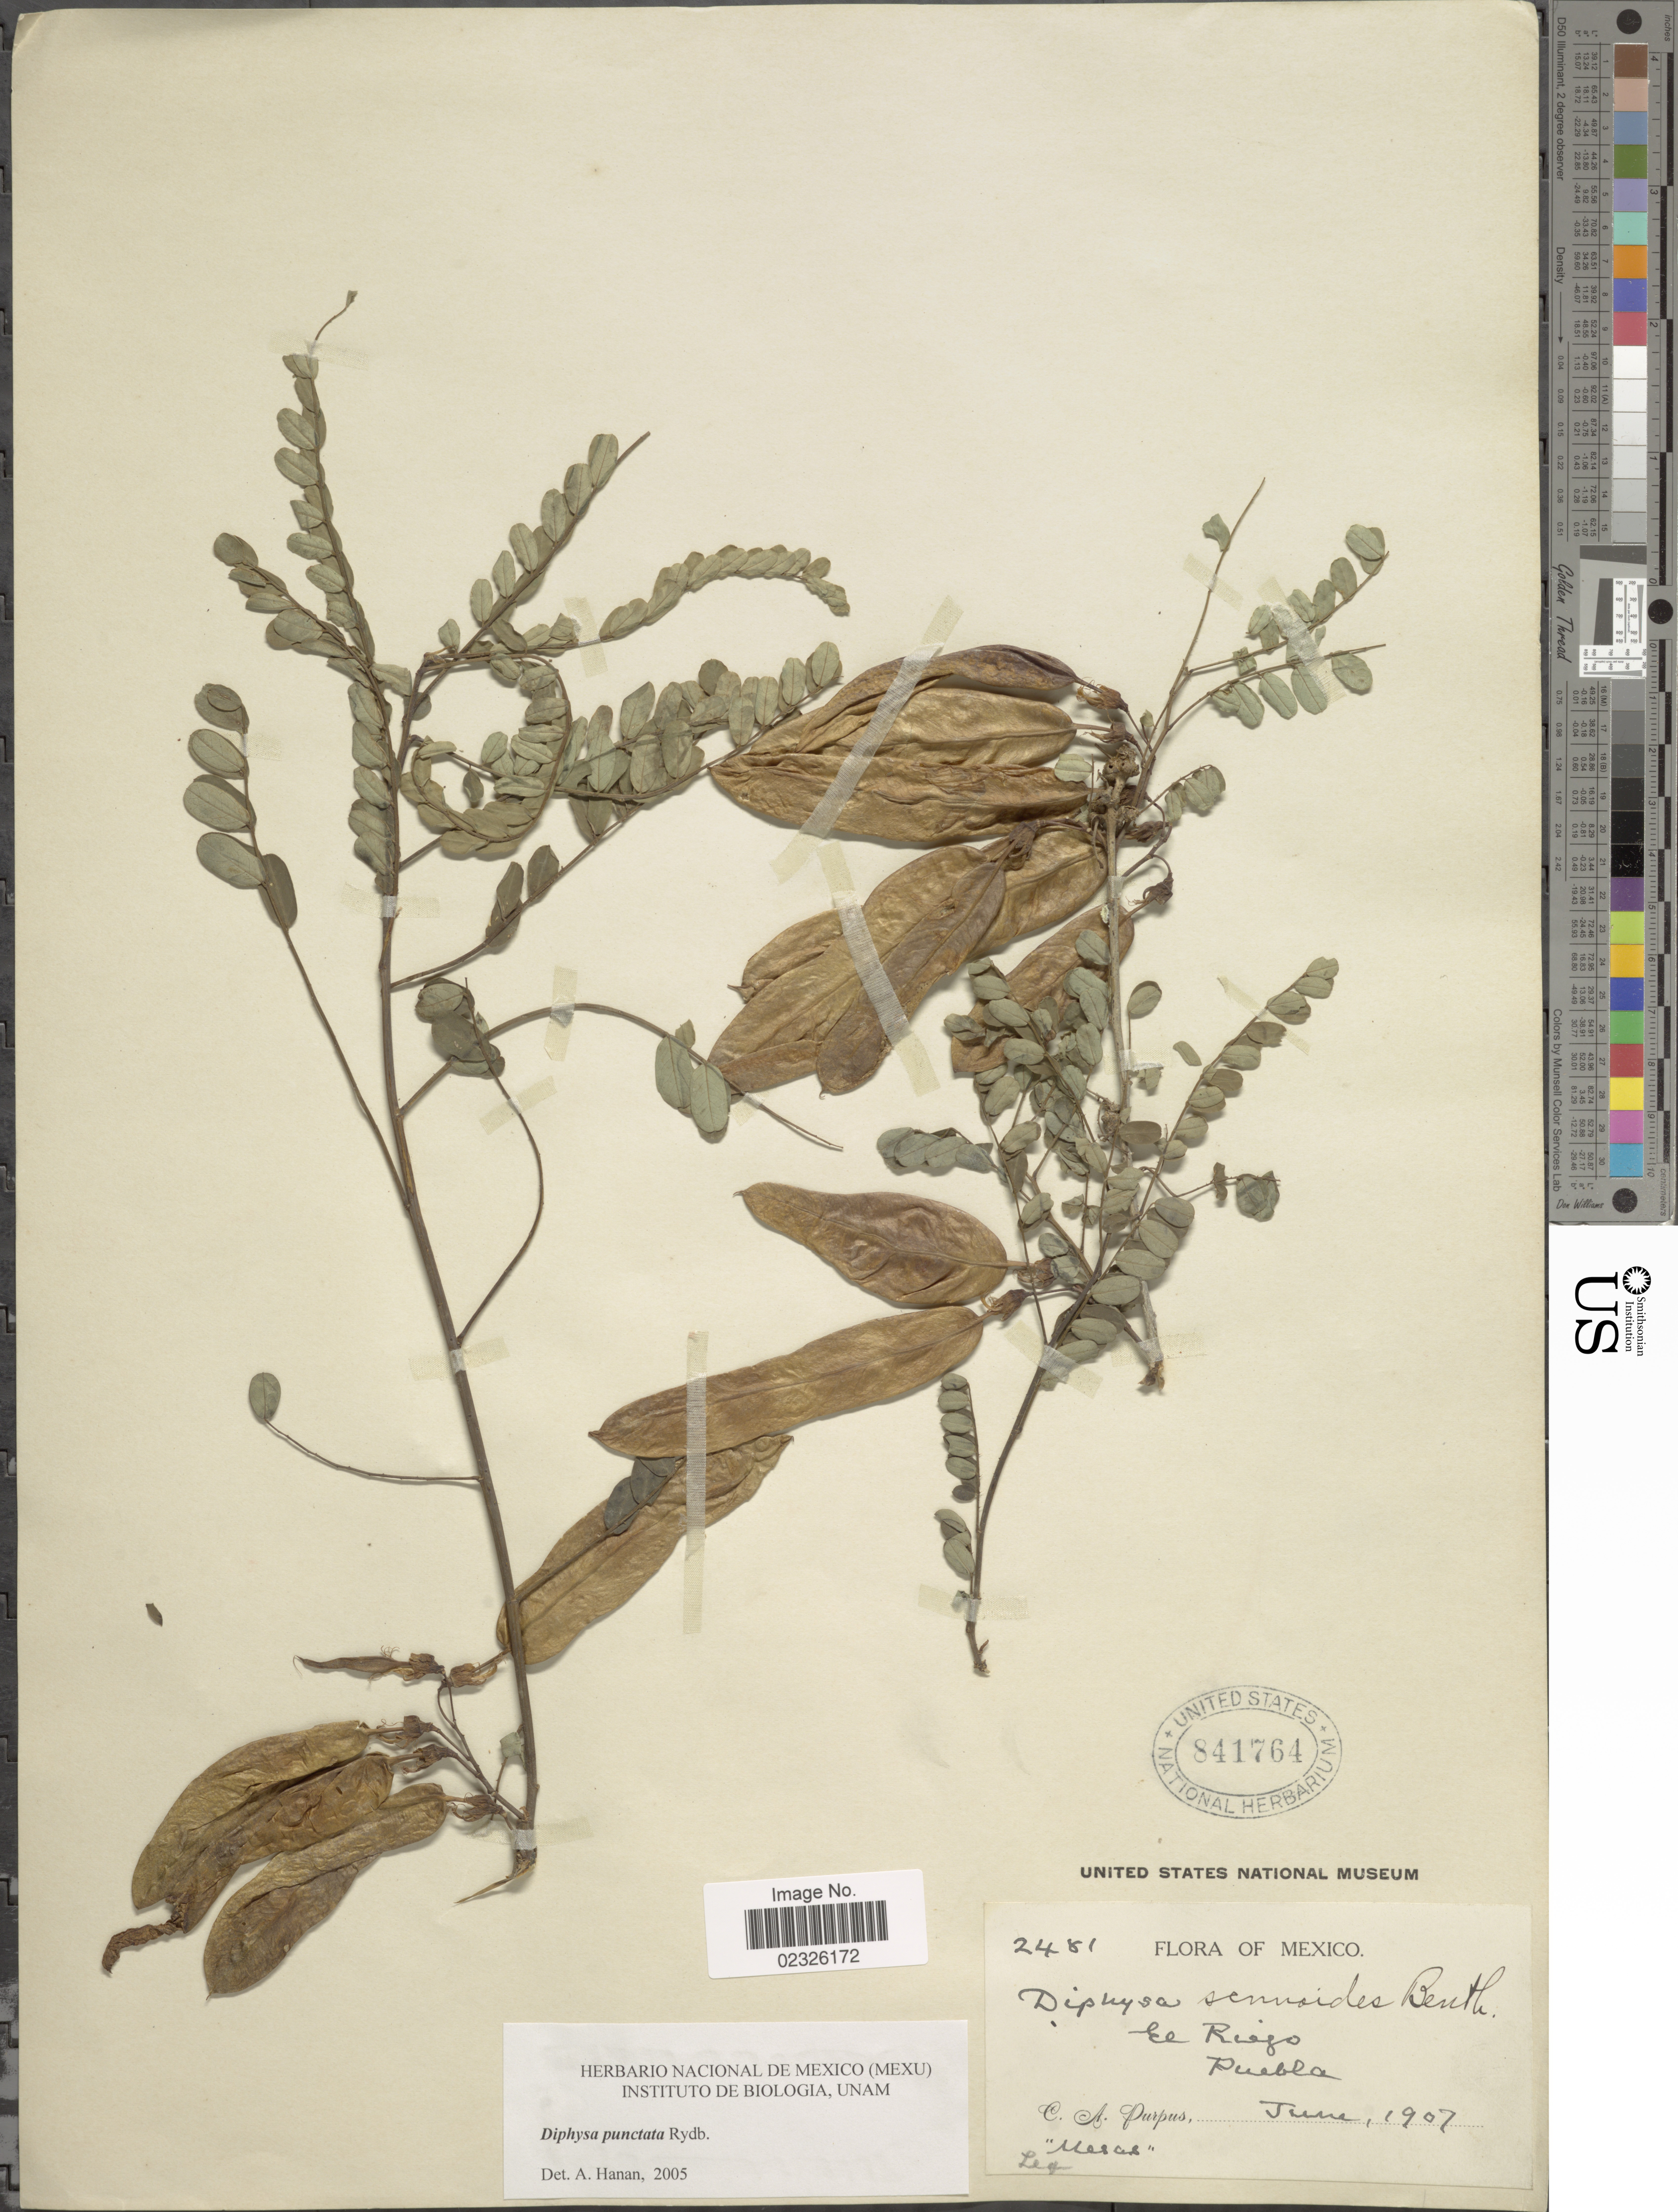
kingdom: Plantae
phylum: Tracheophyta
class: Magnoliopsida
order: Fabales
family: Fabaceae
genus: Diphysa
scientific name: Diphysa punctata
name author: Rydb.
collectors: C. A. Purpus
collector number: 2481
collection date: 1907-06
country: Mexico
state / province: Puebla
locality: El Riejo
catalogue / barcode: US 841764